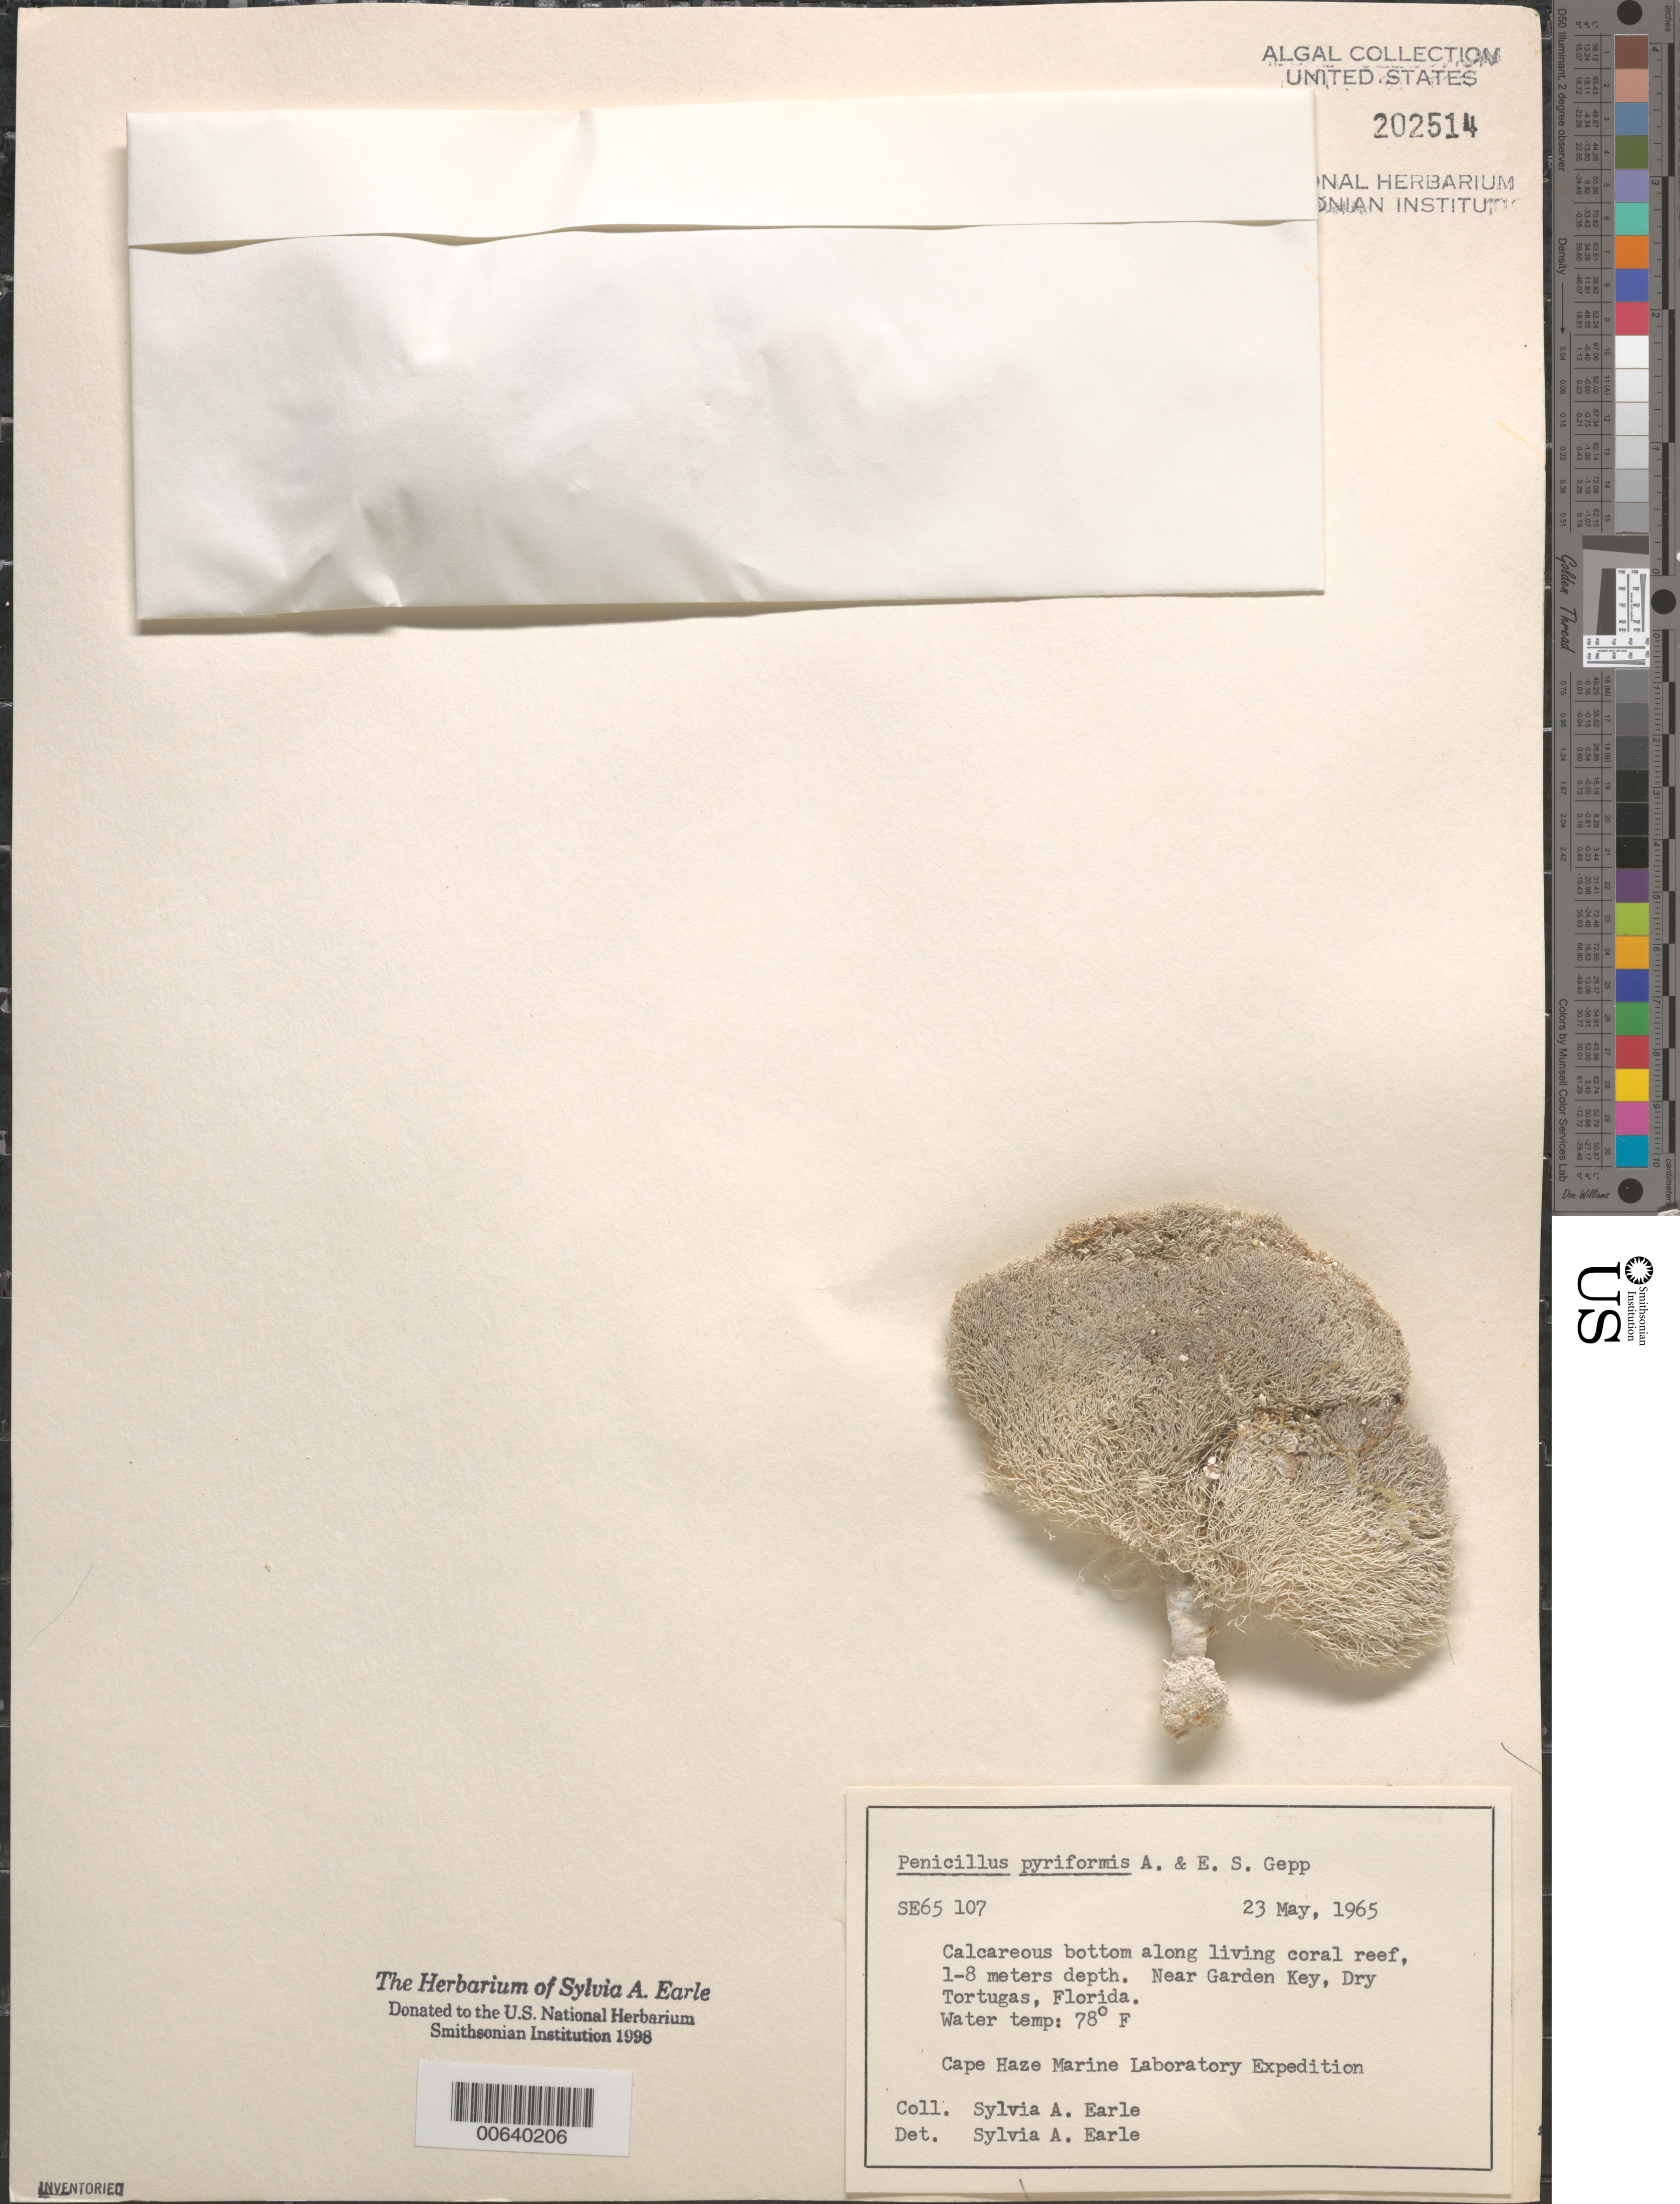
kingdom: Plantae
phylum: Chlorophyta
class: Ulvophyceae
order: Bryopsidales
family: Udoteaceae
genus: Penicillus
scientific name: Penicillus pyriformis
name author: A. Gepp & E. Gepp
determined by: Earle, S. A.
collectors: S. A. Earle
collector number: SE 65107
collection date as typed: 23 May 1965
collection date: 1965-05-23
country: United States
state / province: Florida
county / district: Monroe County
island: Dry Tortugas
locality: Near Garden Key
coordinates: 24 37.8'N, 82 52.35'W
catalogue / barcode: US 202514